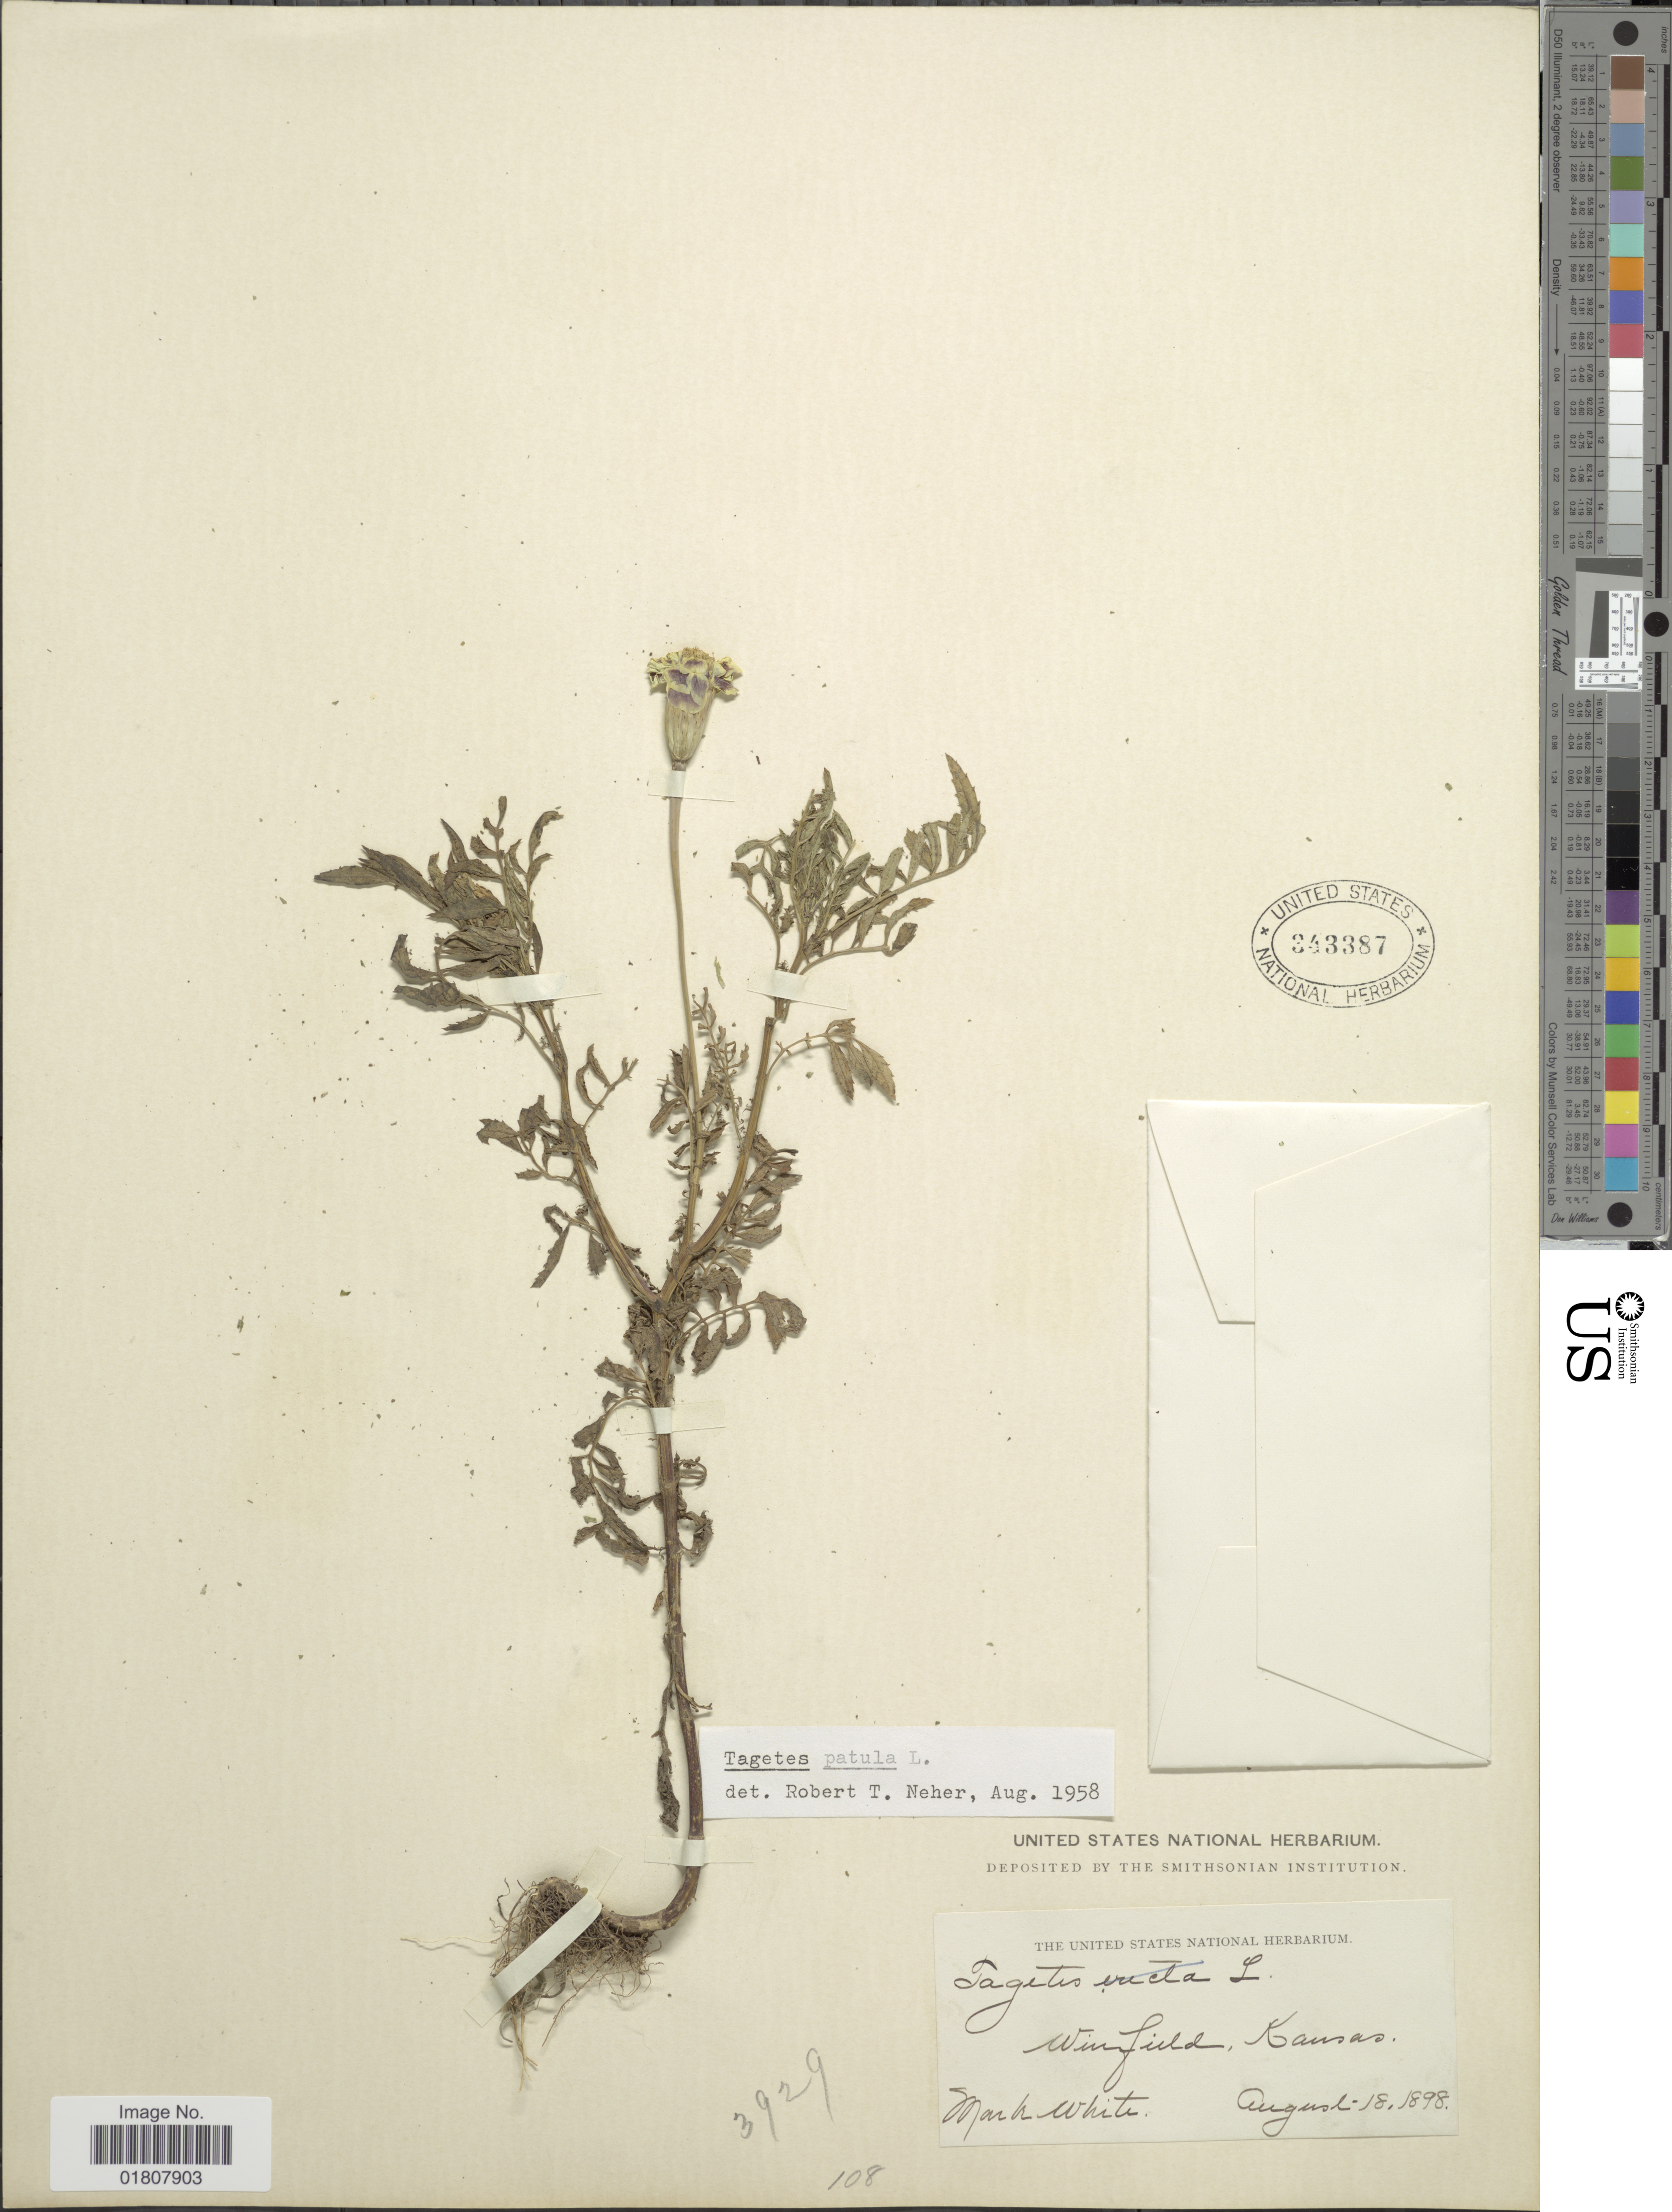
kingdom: Plantae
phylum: Tracheophyta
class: Magnoliopsida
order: Asterales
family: Asteraceae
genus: Tagetes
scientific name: Tagetes patula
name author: L.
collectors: M. White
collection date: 1898-08-18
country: United States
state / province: Kansas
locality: Winfield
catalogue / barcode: US 343387